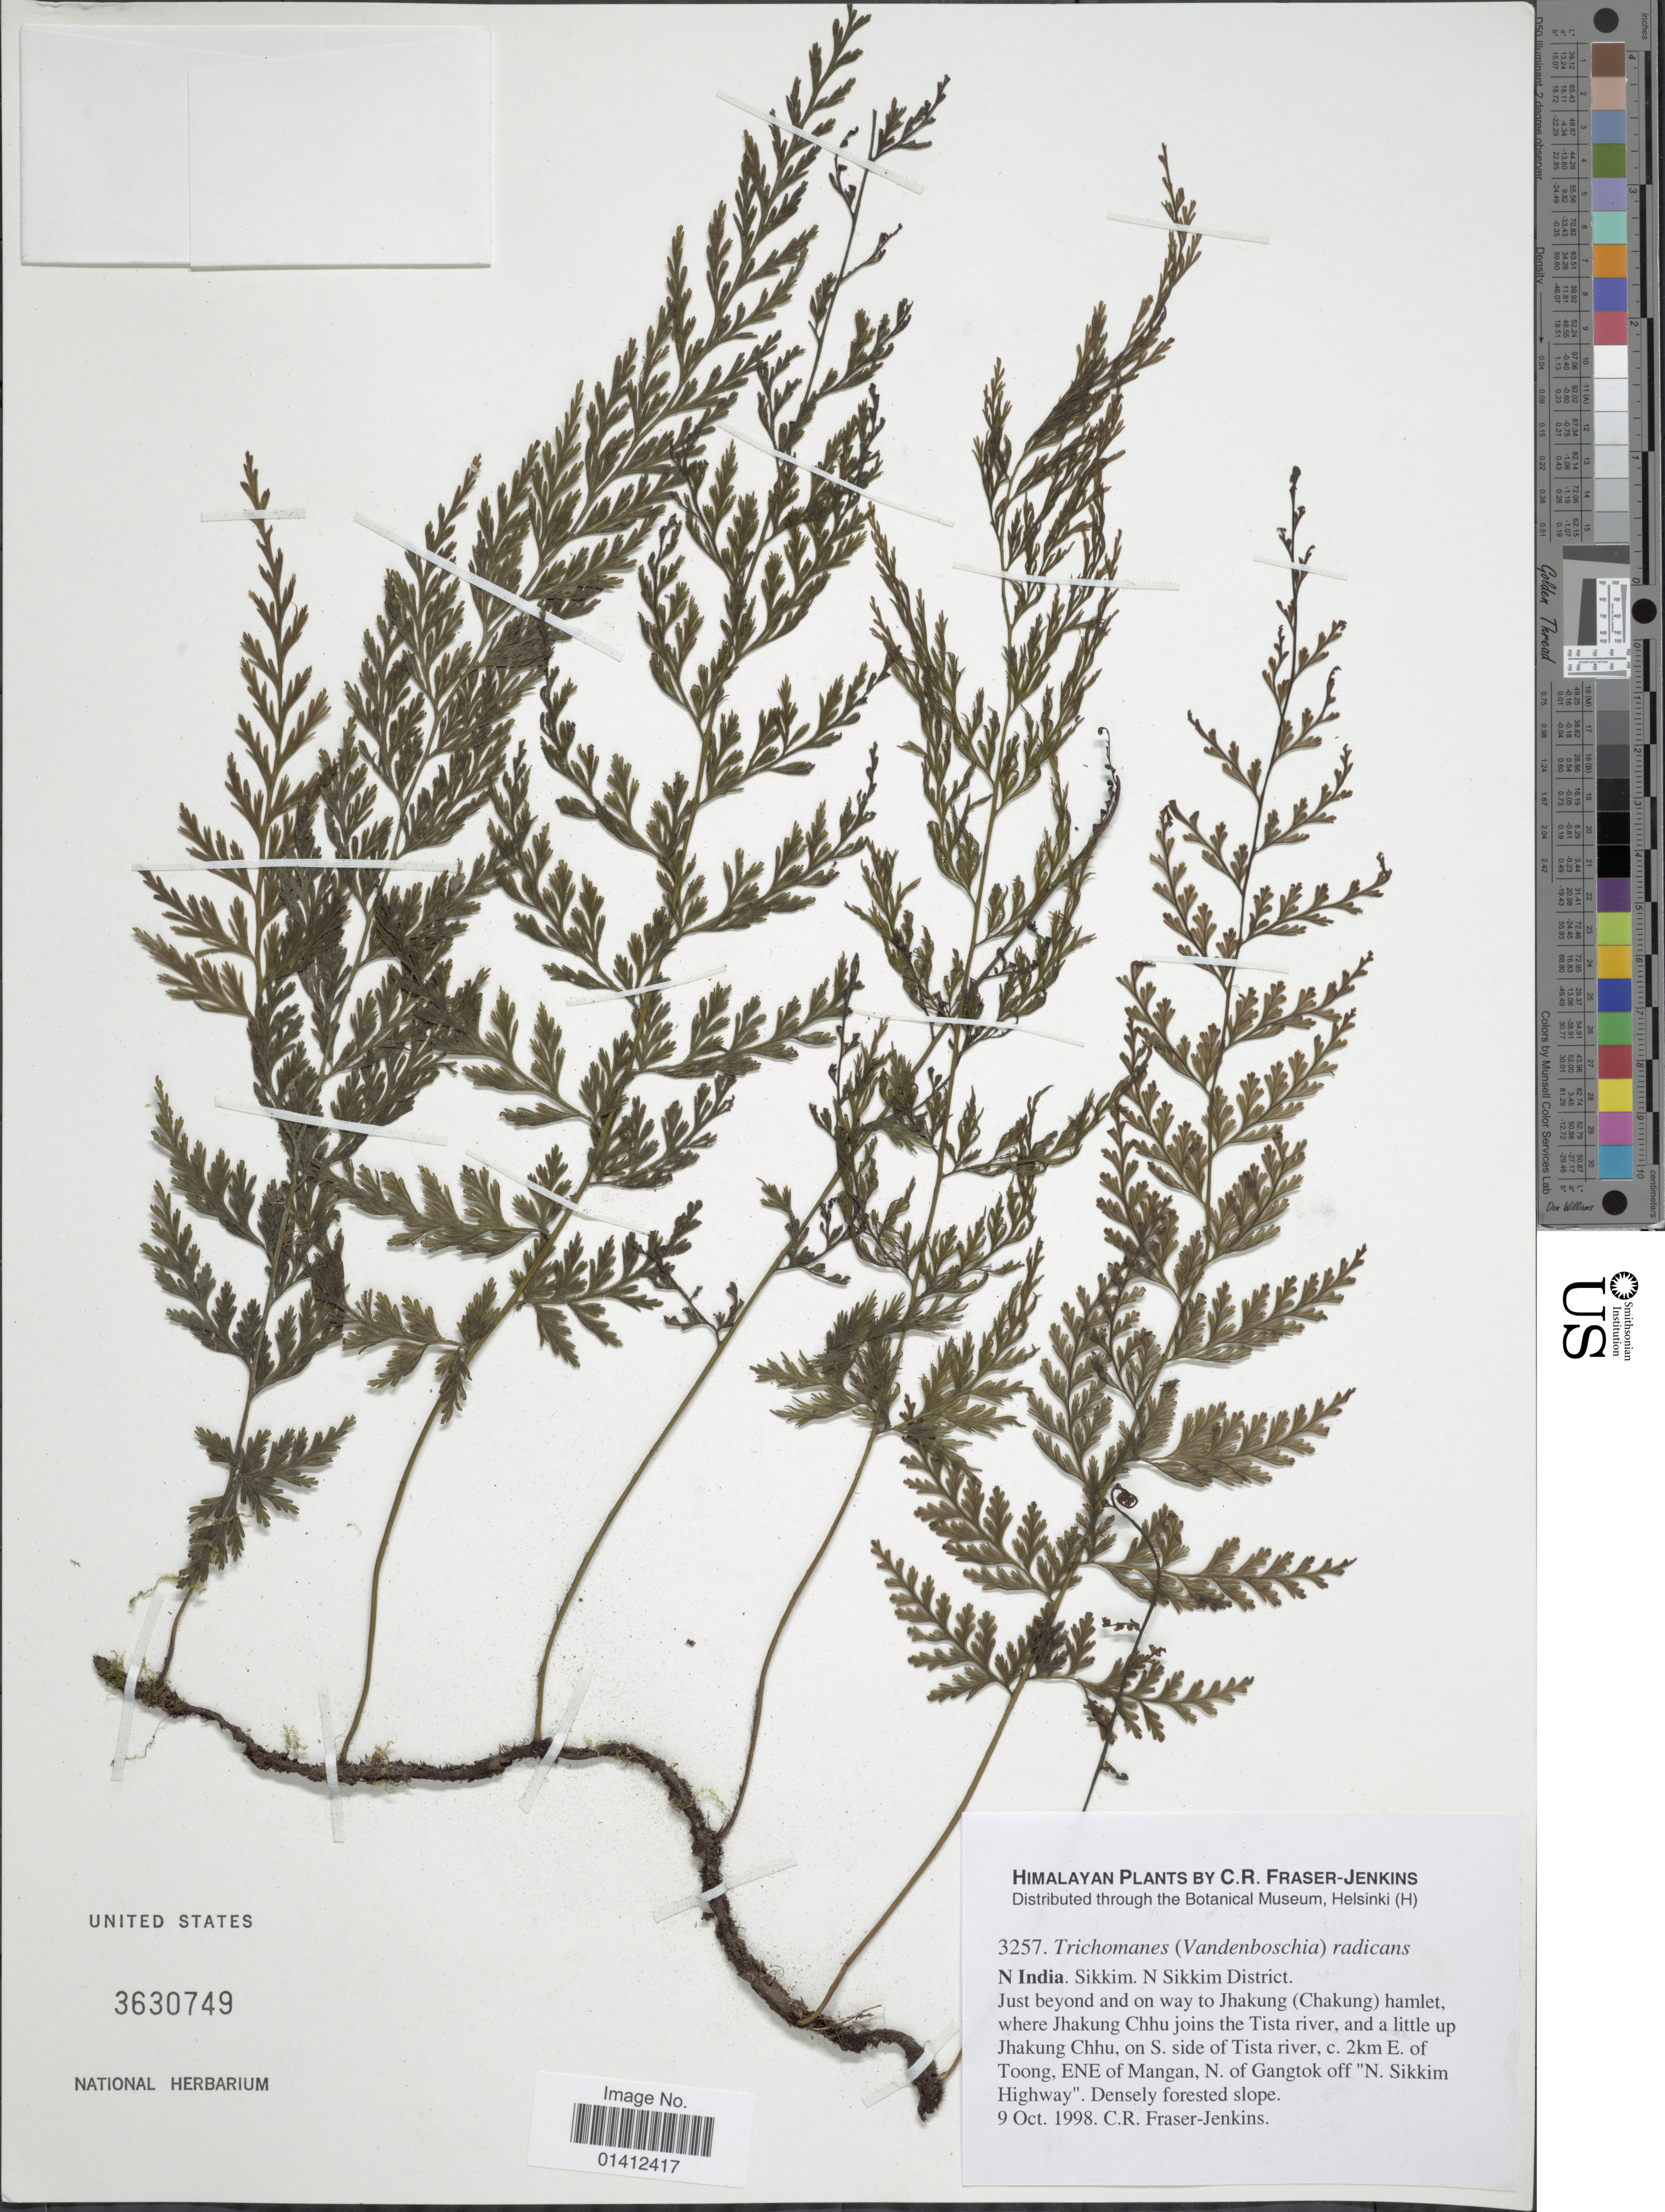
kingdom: Plantae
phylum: Tracheophyta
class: Polypodiopsida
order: Hymenophyllales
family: Hymenophyllaceae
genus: Vandenboschia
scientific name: Vandenboschia radicans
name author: (Sw.) Copel.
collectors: C. R. Fraser-Jenkins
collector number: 3257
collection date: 1998-10-09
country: India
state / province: Sikkim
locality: N India, N Sikkim District. Just beyond and way to Jhakung (Chakung) hamlet, where Jhakung Chhu joins the Tista river, and a little up Jhakung Chhu, on S side of Tista river, c. 2km E of Toong, ENE of Mangan, N of Gangtok off off' N. Sikkim Highway'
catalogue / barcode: US 3630749